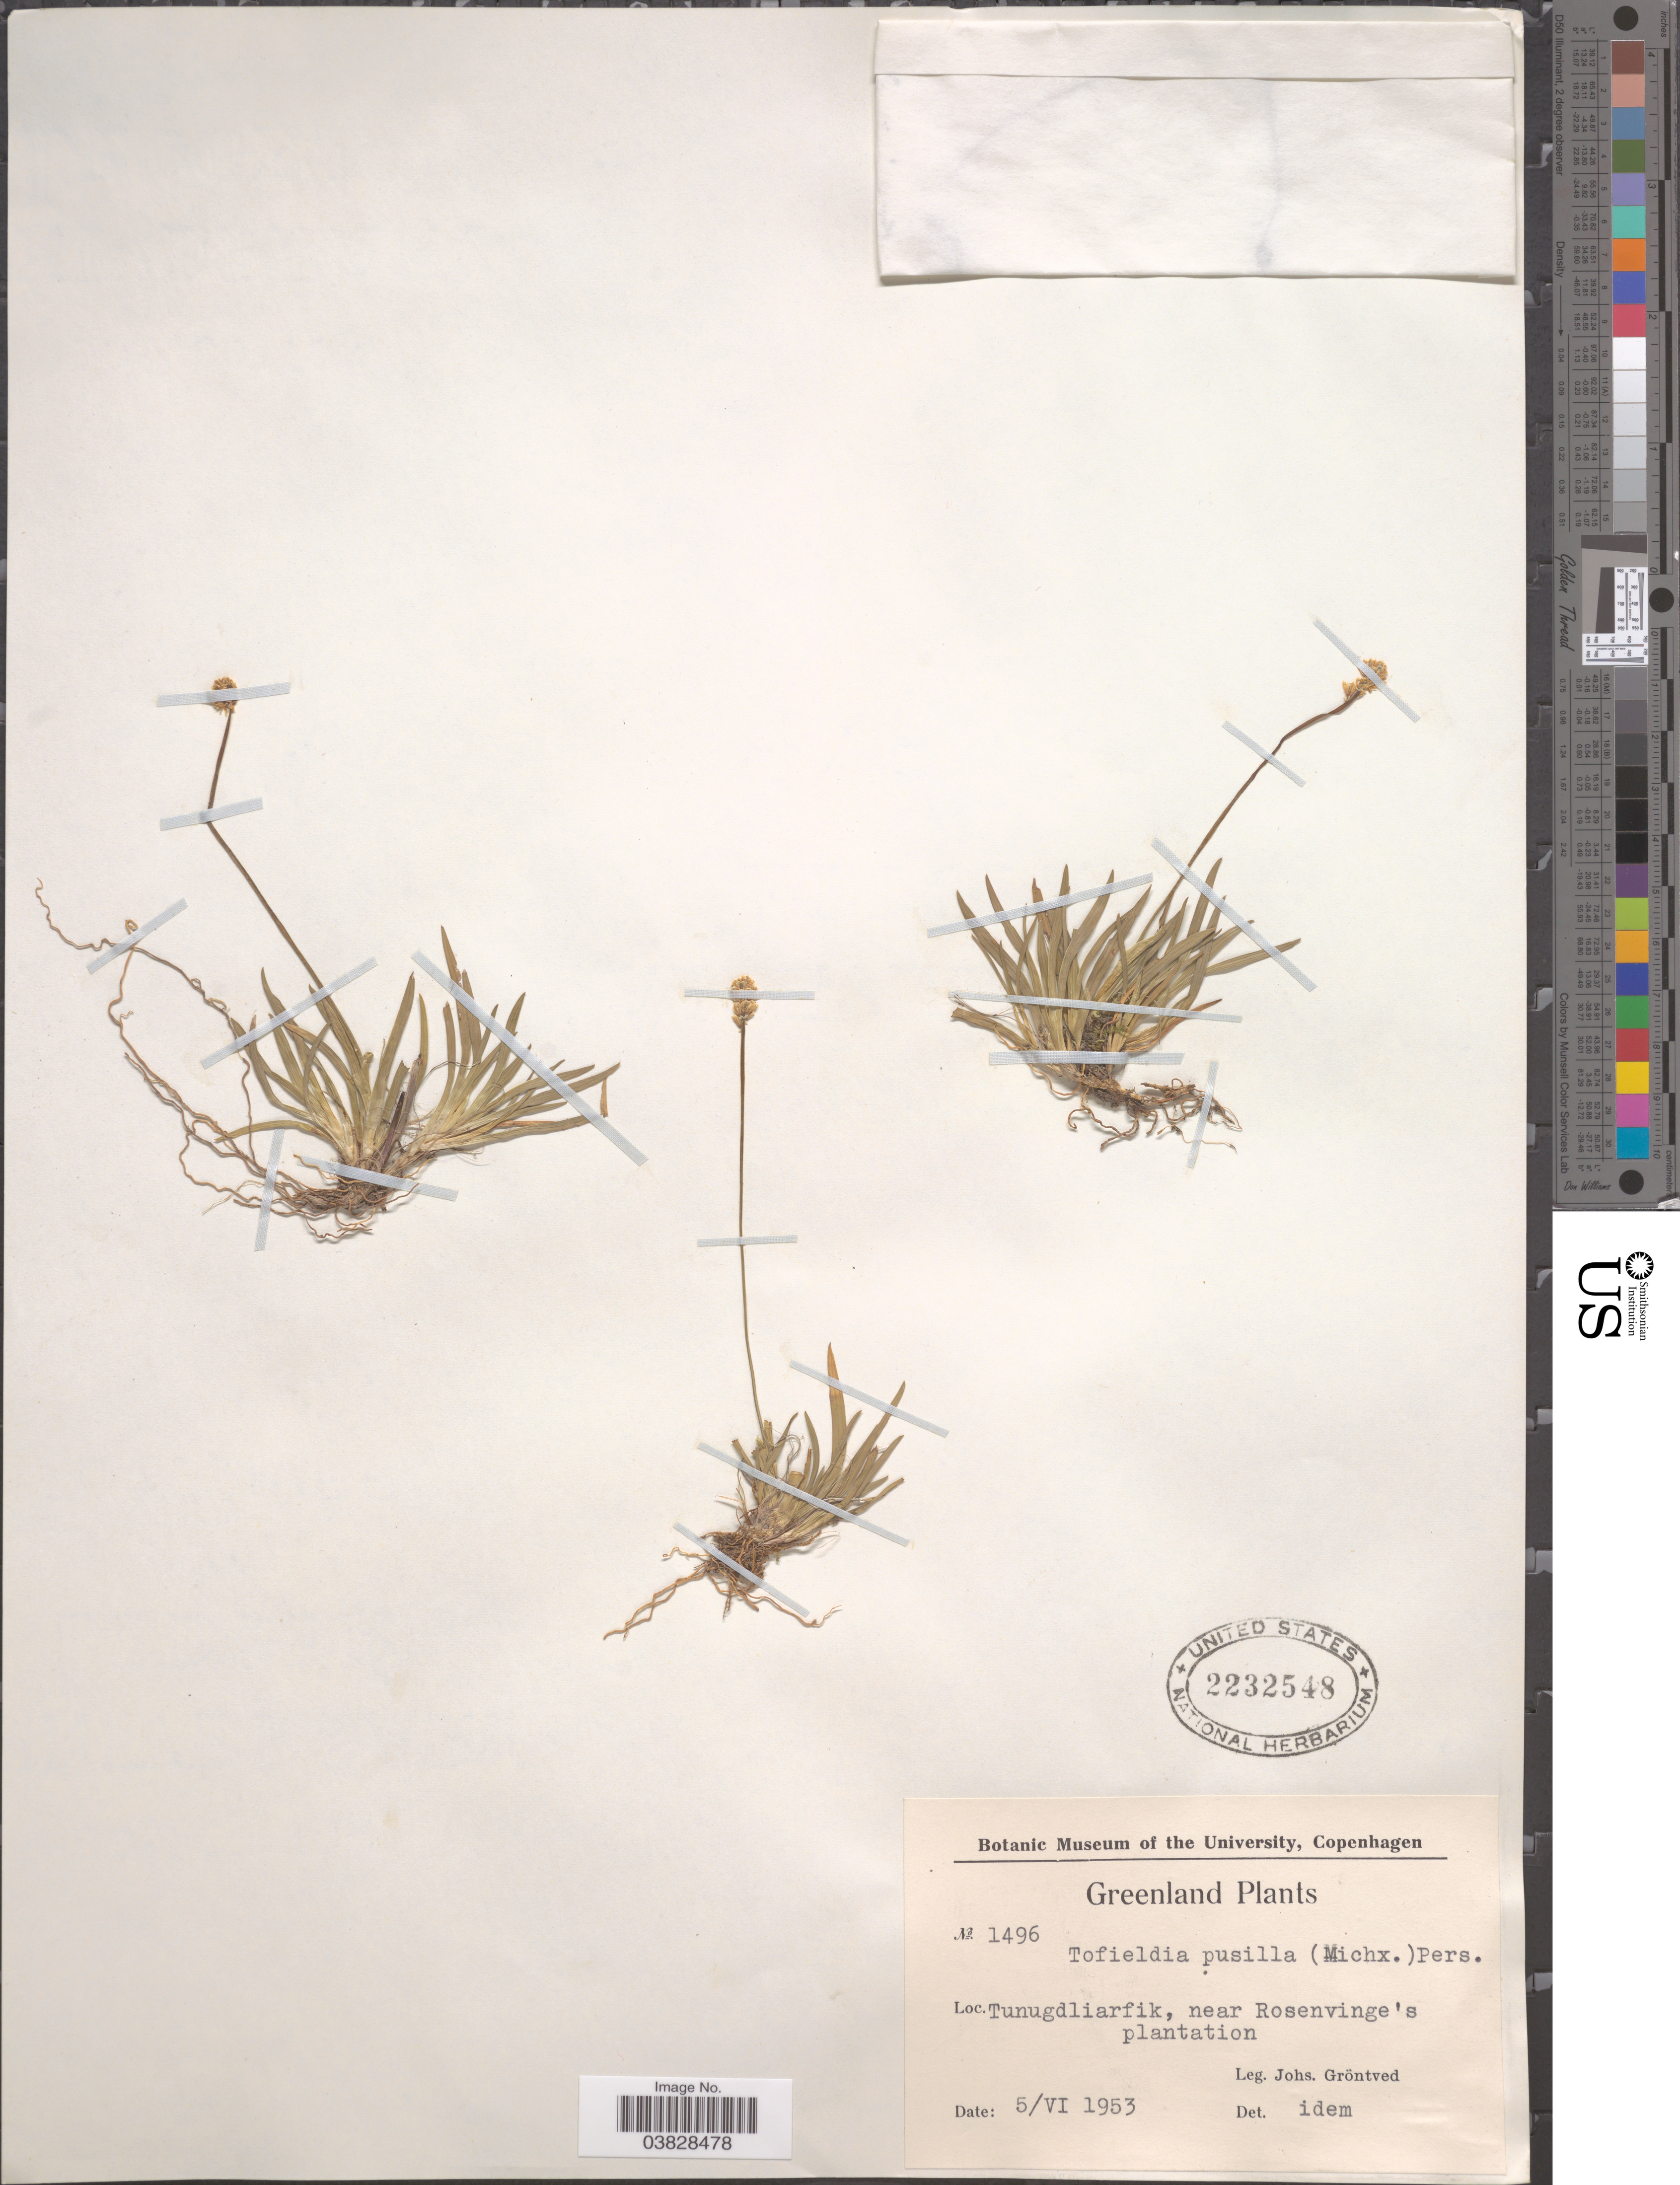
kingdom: Plantae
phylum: Tracheophyta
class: Liliopsida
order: Alismatales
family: Tofieldiaceae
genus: Tofieldia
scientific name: Tofieldia pusilla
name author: (Michx.) Pers.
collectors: J. Grøntved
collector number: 1496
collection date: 1953-06-05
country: Greenland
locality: Tunugdliarfik, near Rosenvinge's plantation.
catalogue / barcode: US 2232548